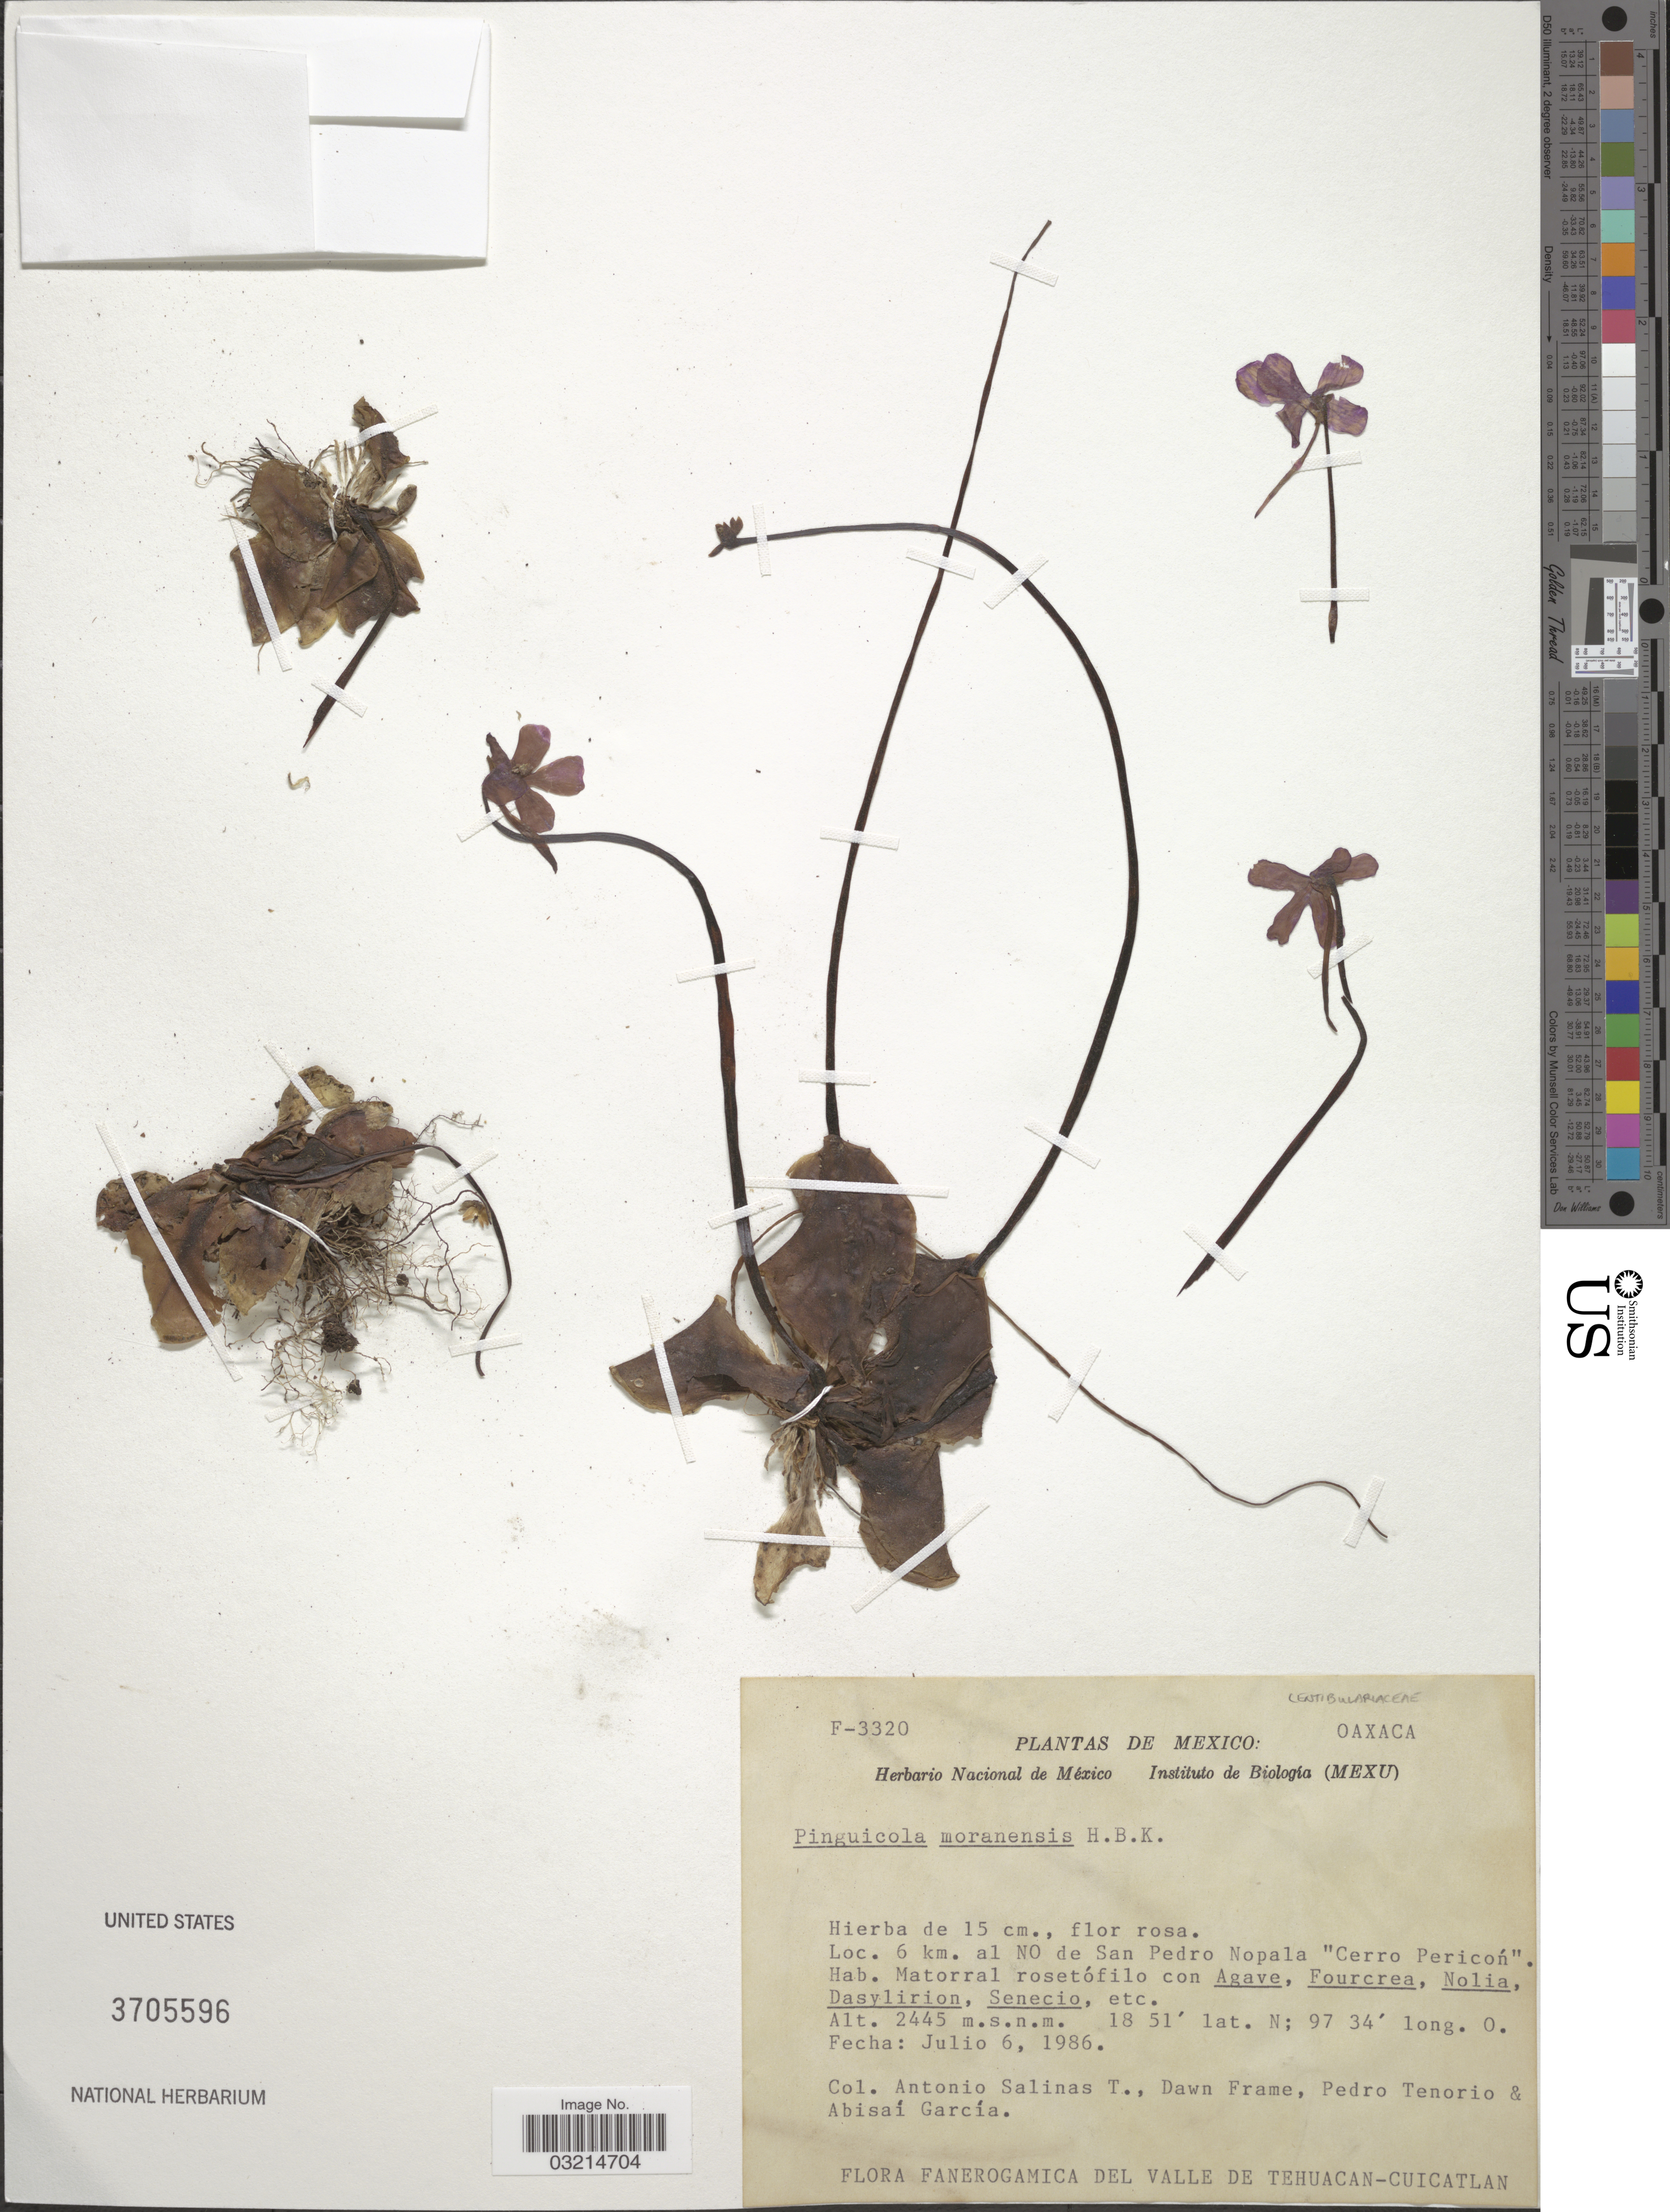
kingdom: Plantae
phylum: Tracheophyta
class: Magnoliopsida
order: Lamiales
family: Lentibulariaceae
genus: Pinguicula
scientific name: Pinguicula moranensis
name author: Kunth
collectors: A. Salinas T., D. Frame, P. Tenorio L. & A. García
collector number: F-3320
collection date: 1986-07-06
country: Mexico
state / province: Oaxaca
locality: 6 km. al NO de San Pedro Nopala "Cerro Pericón".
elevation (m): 2445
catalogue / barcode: US 3705596